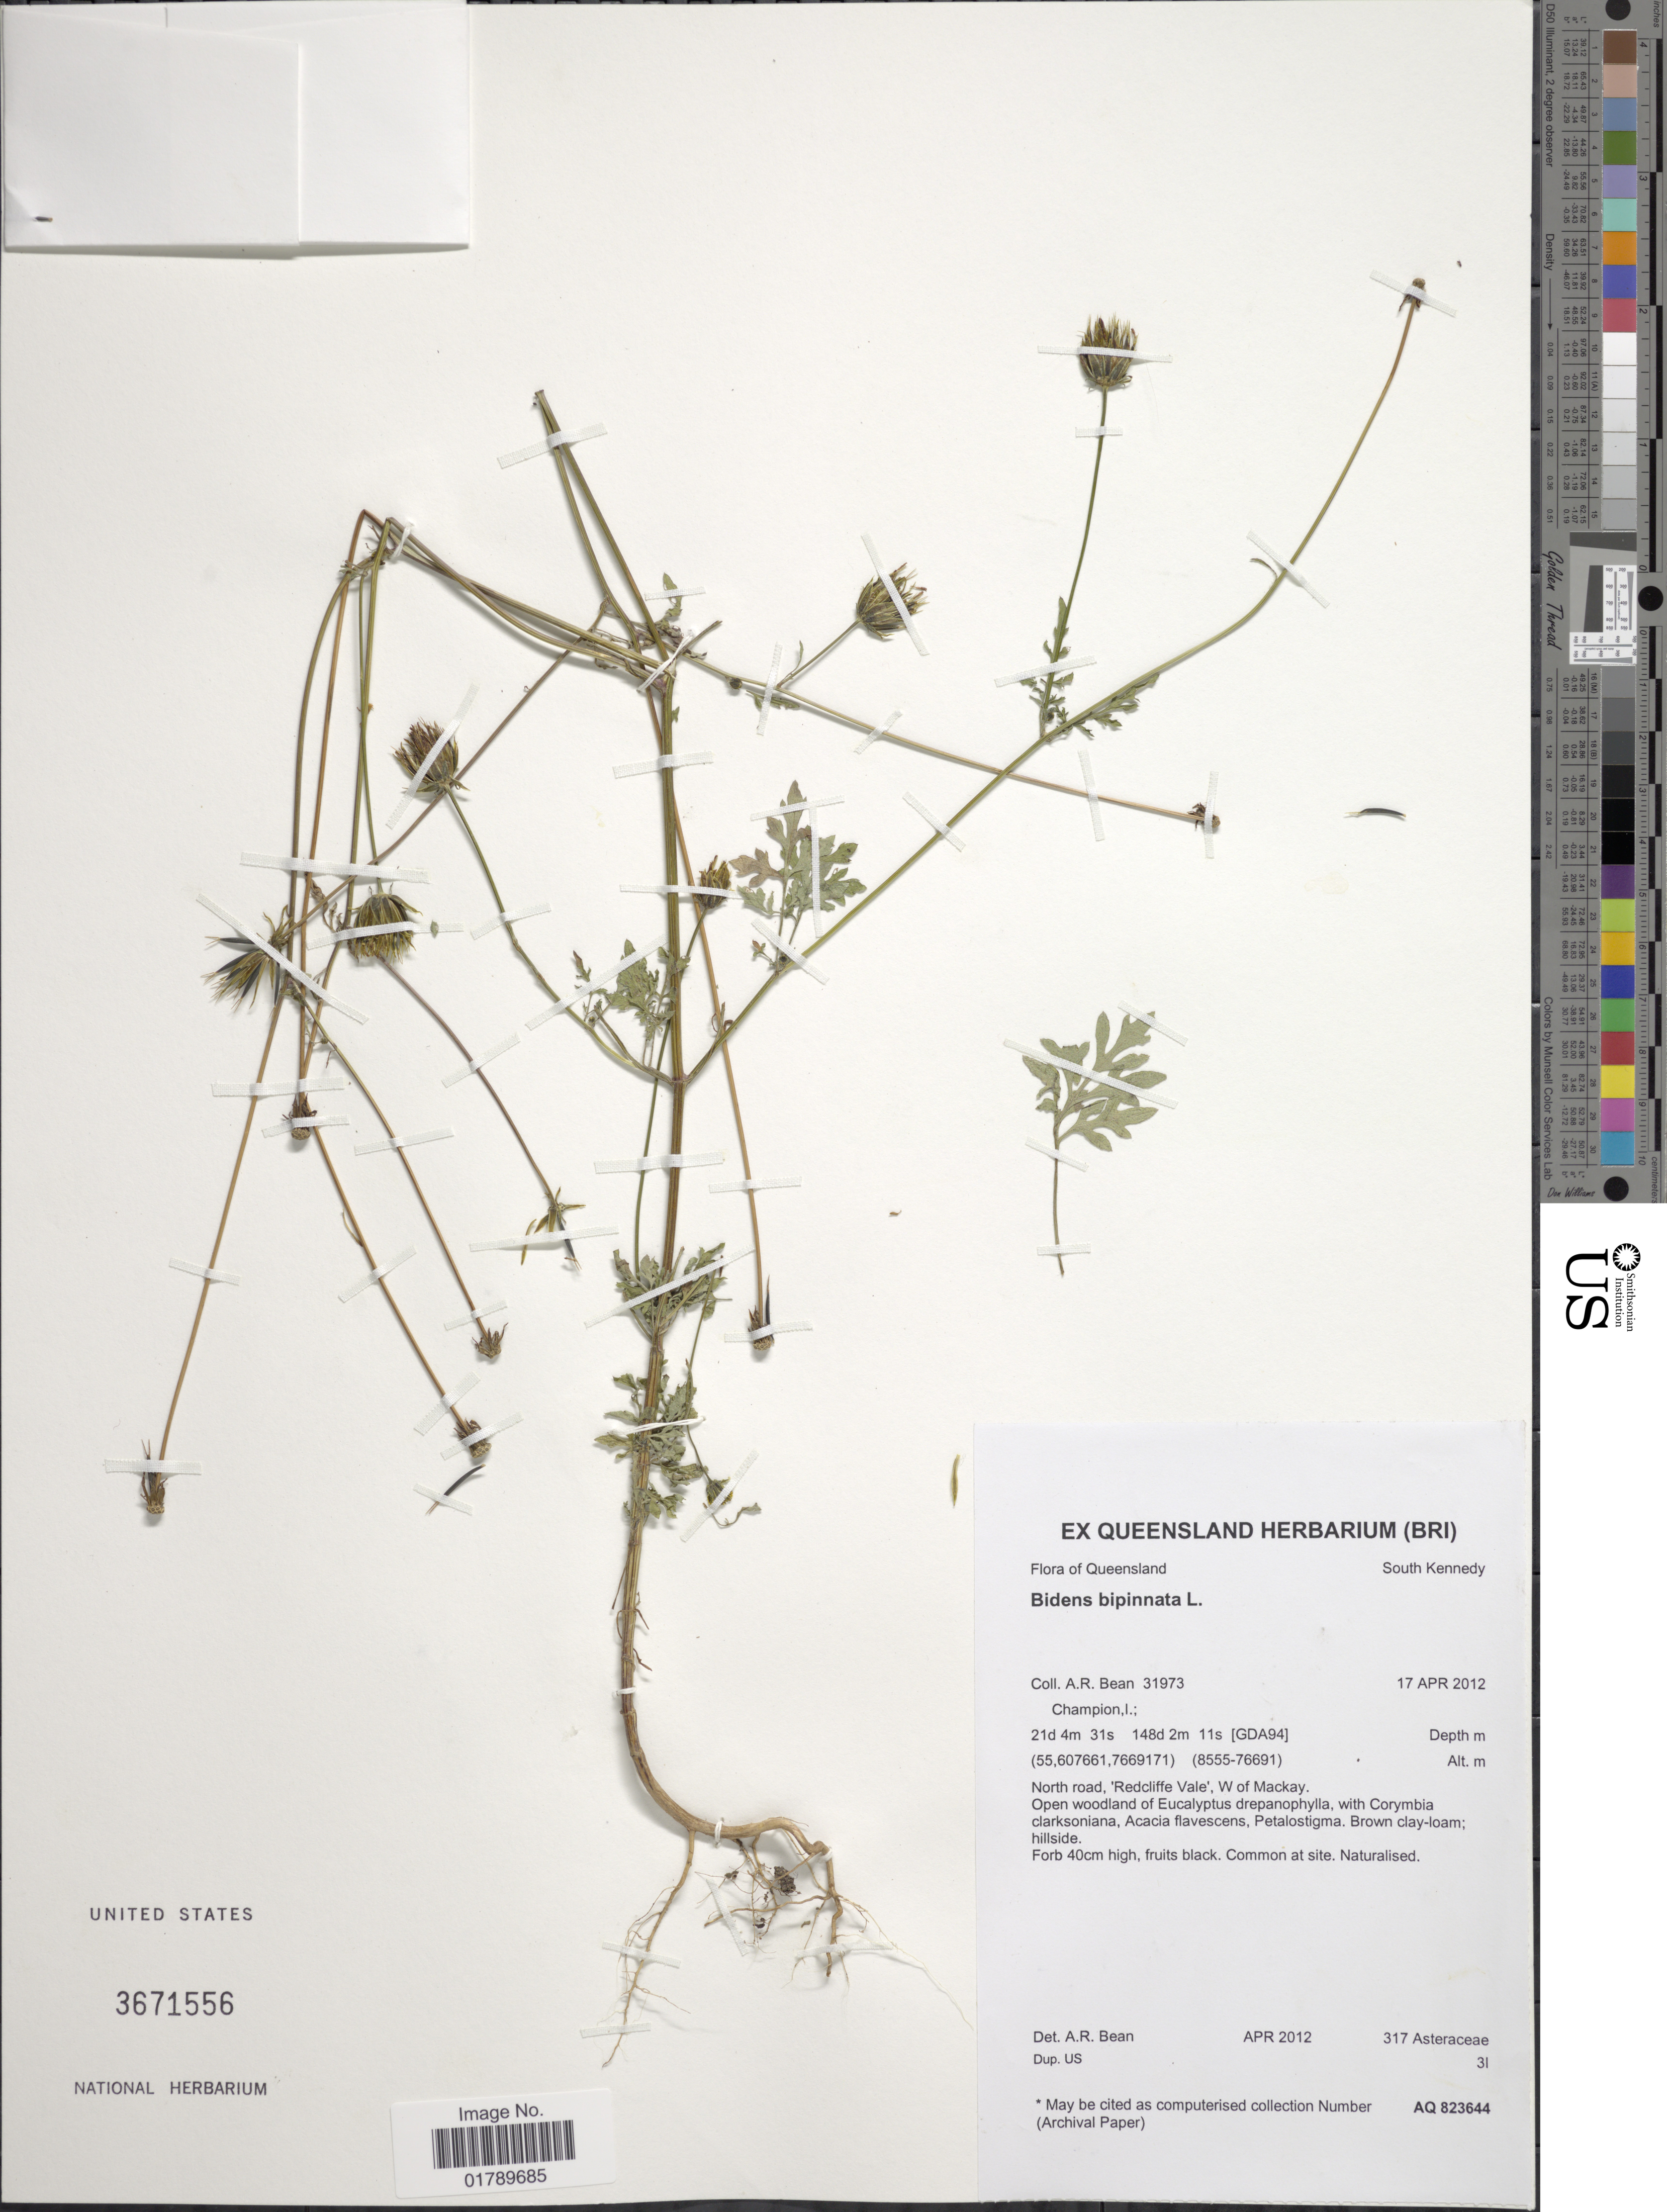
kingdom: Plantae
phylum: Tracheophyta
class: Magnoliopsida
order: Asterales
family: Asteraceae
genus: Bidens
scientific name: Bidens bipinnata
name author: L.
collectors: A. R. Bean & I. Champion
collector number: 31973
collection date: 2012-04-17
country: Australia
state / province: Queensland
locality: Queensland. South Kennedy. North road, 'Redcliffe Valle', W of Mackay.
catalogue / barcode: US 3671556